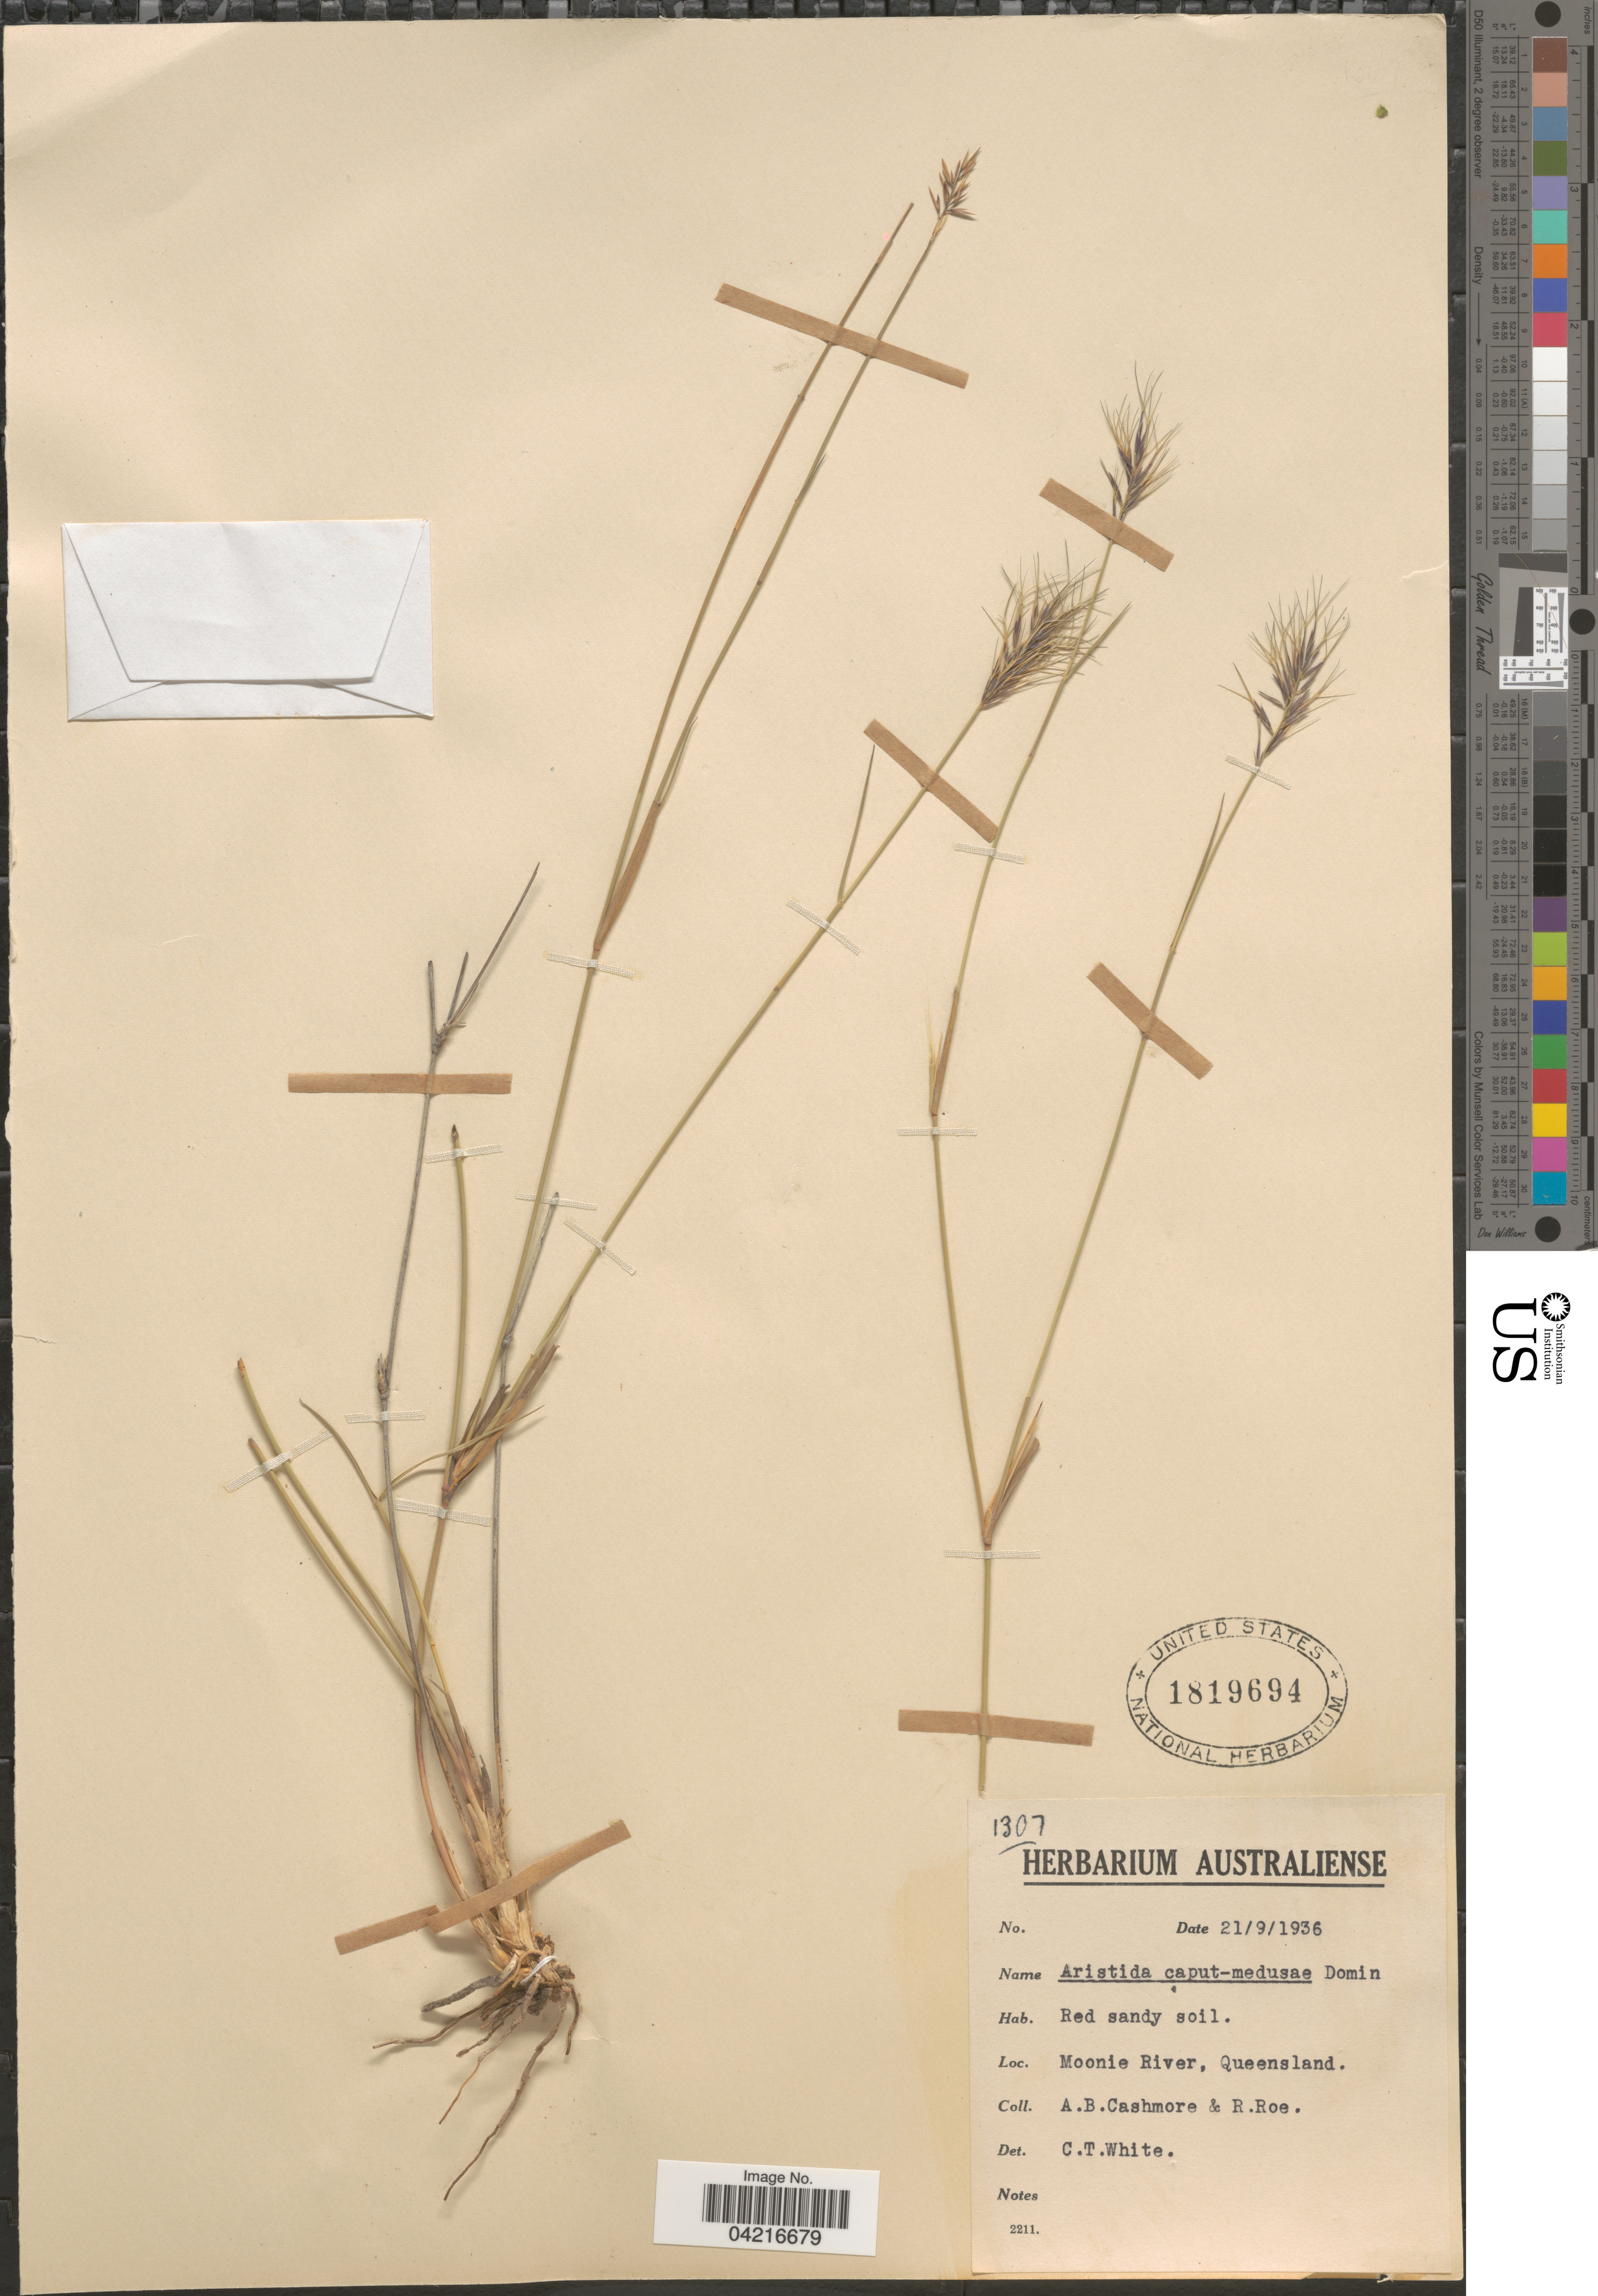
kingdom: Plantae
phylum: Tracheophyta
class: Liliopsida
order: Poales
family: Poaceae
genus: Aristida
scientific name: Aristida caput-medusae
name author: Domin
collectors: A. B. Cashmore & R. Roe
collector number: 1307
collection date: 1936-09-21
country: Australia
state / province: Queensland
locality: Red sandy soil. Moonie River.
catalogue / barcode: US 1819694